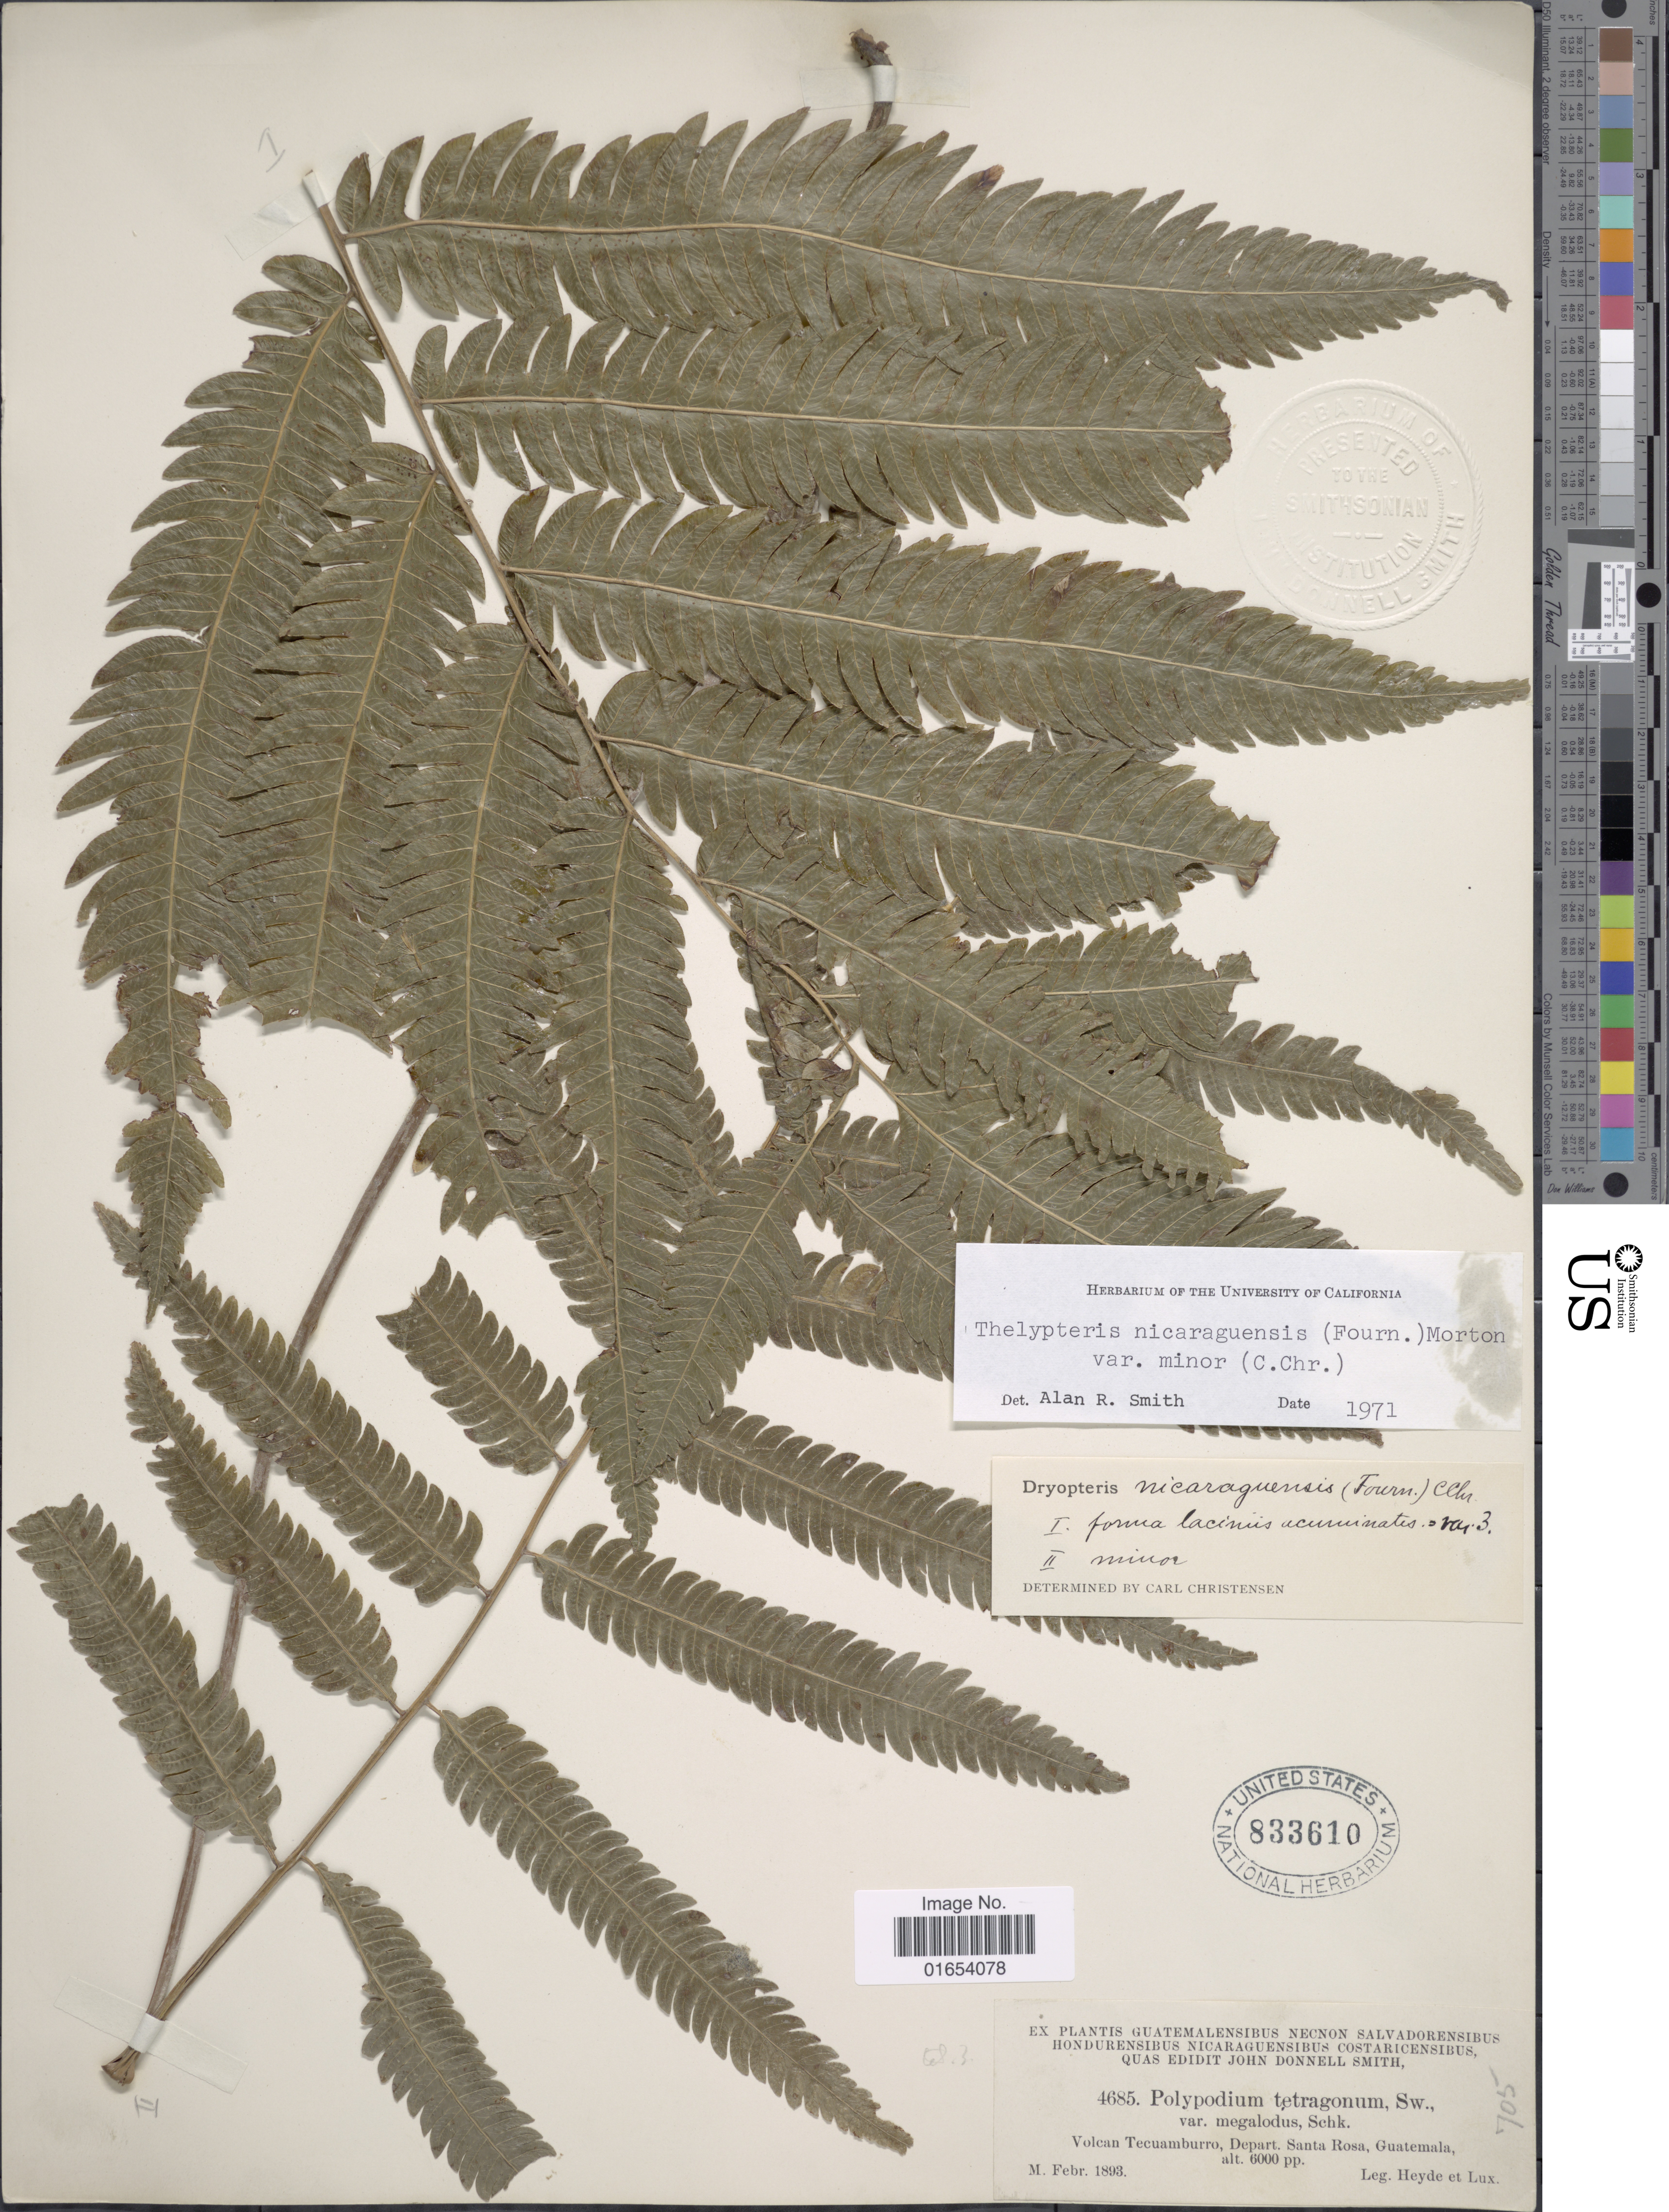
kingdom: Plantae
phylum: Tracheophyta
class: Polypodiopsida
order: Polypodiales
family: Thelypteridaceae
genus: Goniopteris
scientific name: Goniopteris minor (C. Chr.) comb. nov., ined 2015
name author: (C. Chr.)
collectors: Heyde & Lux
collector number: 4685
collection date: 1893-02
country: Guatemala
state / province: Santa Rosa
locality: Volcan Tecuamburro, Depart. Santa Rosa, Guatemala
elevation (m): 1829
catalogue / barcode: US 833610